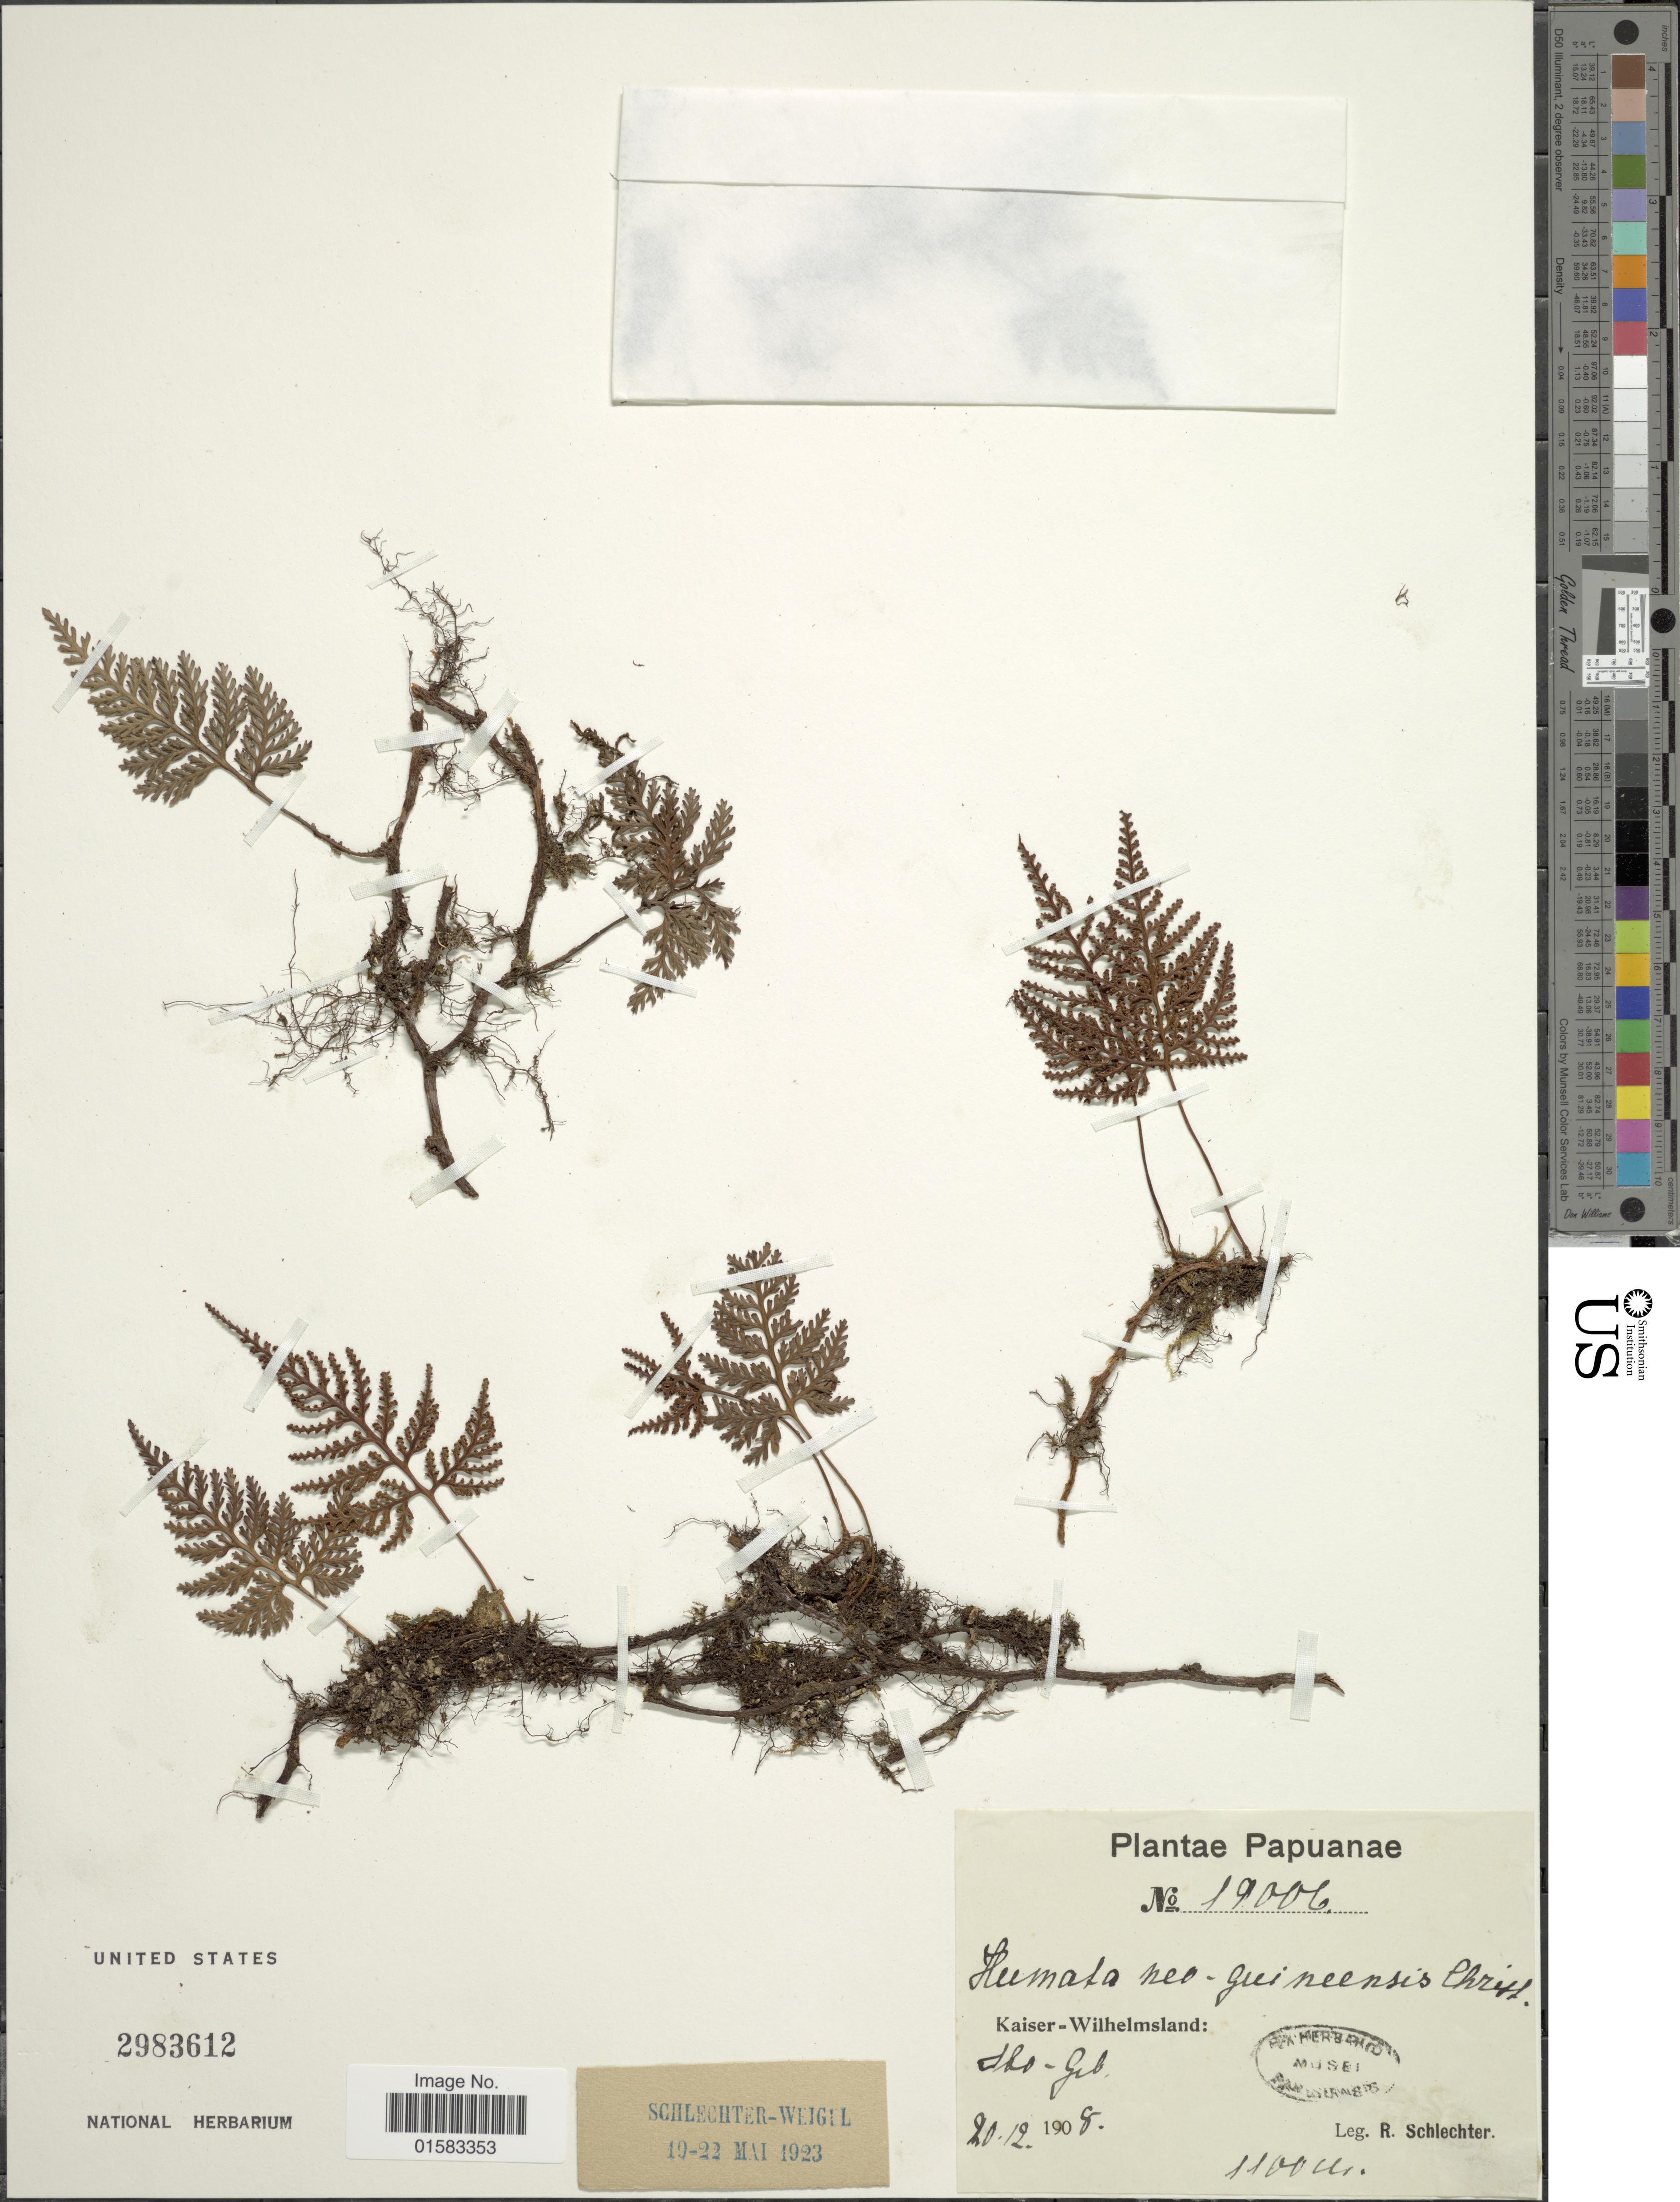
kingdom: Plantae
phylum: Tracheophyta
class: Polypodiopsida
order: Polypodiales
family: Davalliaceae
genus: Davallia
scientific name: Davallia repens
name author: (L. f.) Kuhn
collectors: F. R. R. Schlechter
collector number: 19006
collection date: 1908-12-20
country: Papua New Guinea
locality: Kaiser-Wilhelmsland: Ibu-geb.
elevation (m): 1100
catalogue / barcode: US 2983612